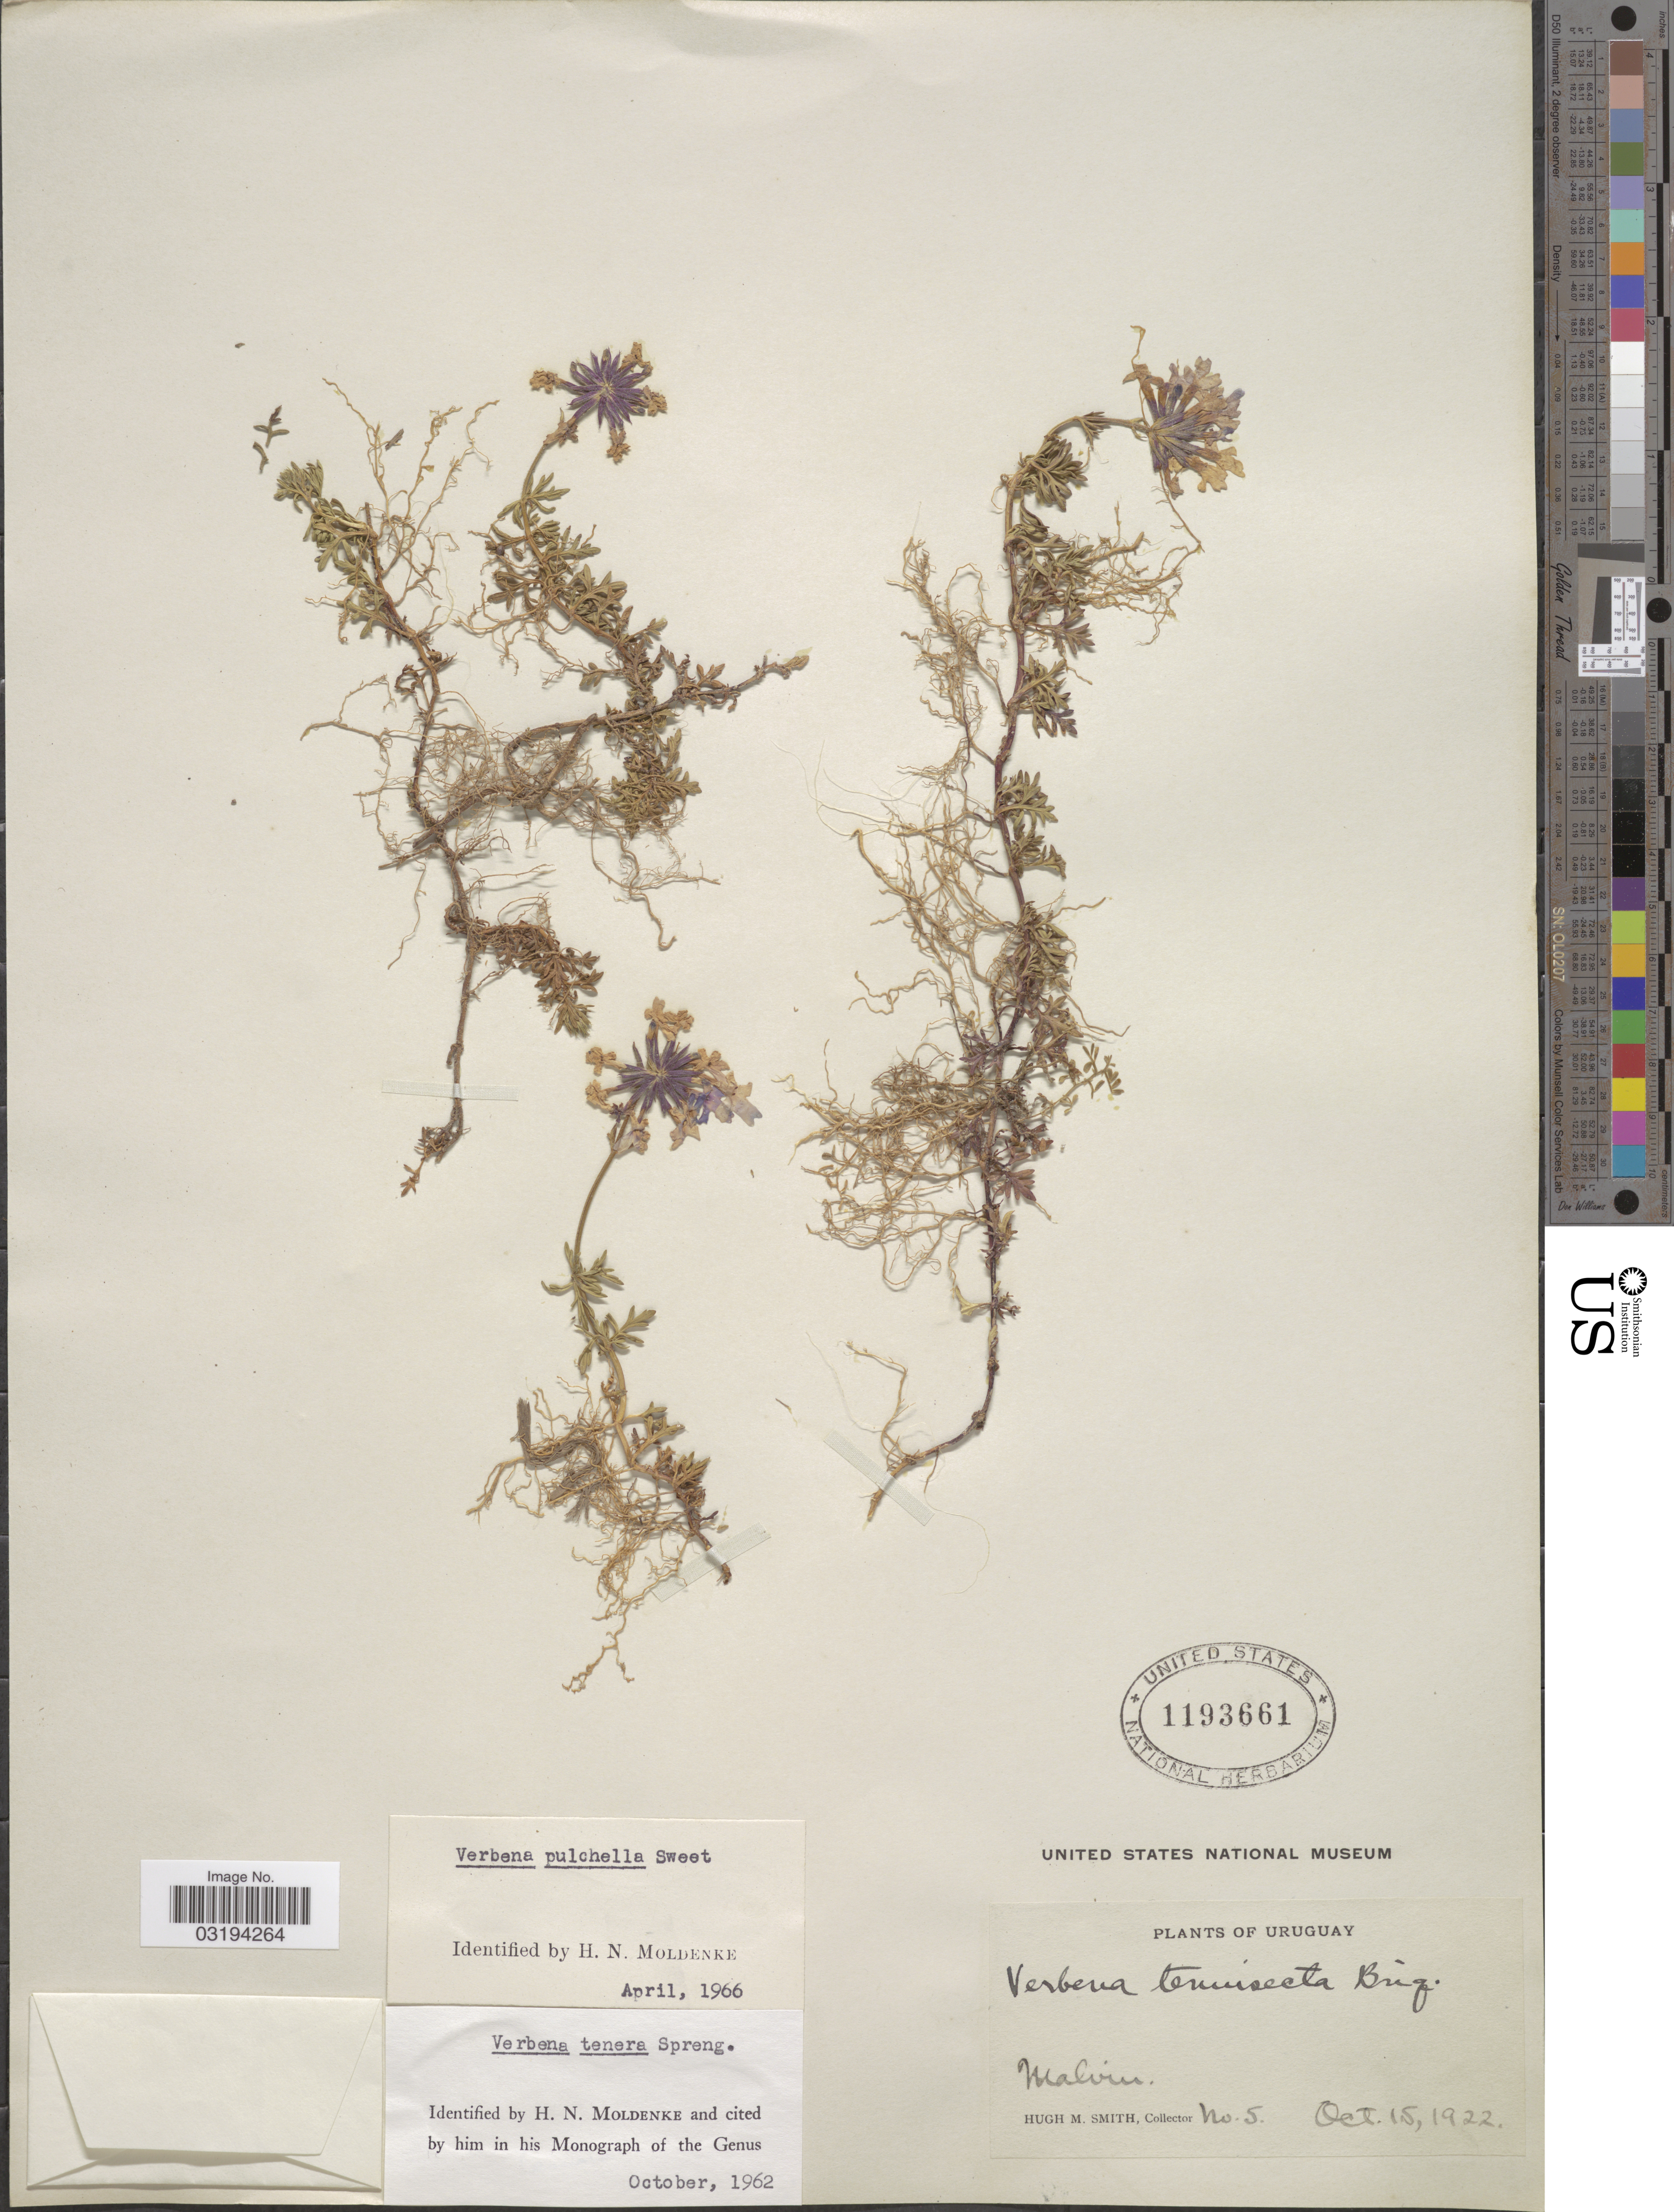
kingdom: Plantae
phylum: Tracheophyta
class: Magnoliopsida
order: Lamiales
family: Verbenaceae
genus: Verbena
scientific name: Verbena pulchella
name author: Greene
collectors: H. M. Smith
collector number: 5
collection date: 1922-10-15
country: Uruguay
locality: Malvin.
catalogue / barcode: US 1193661